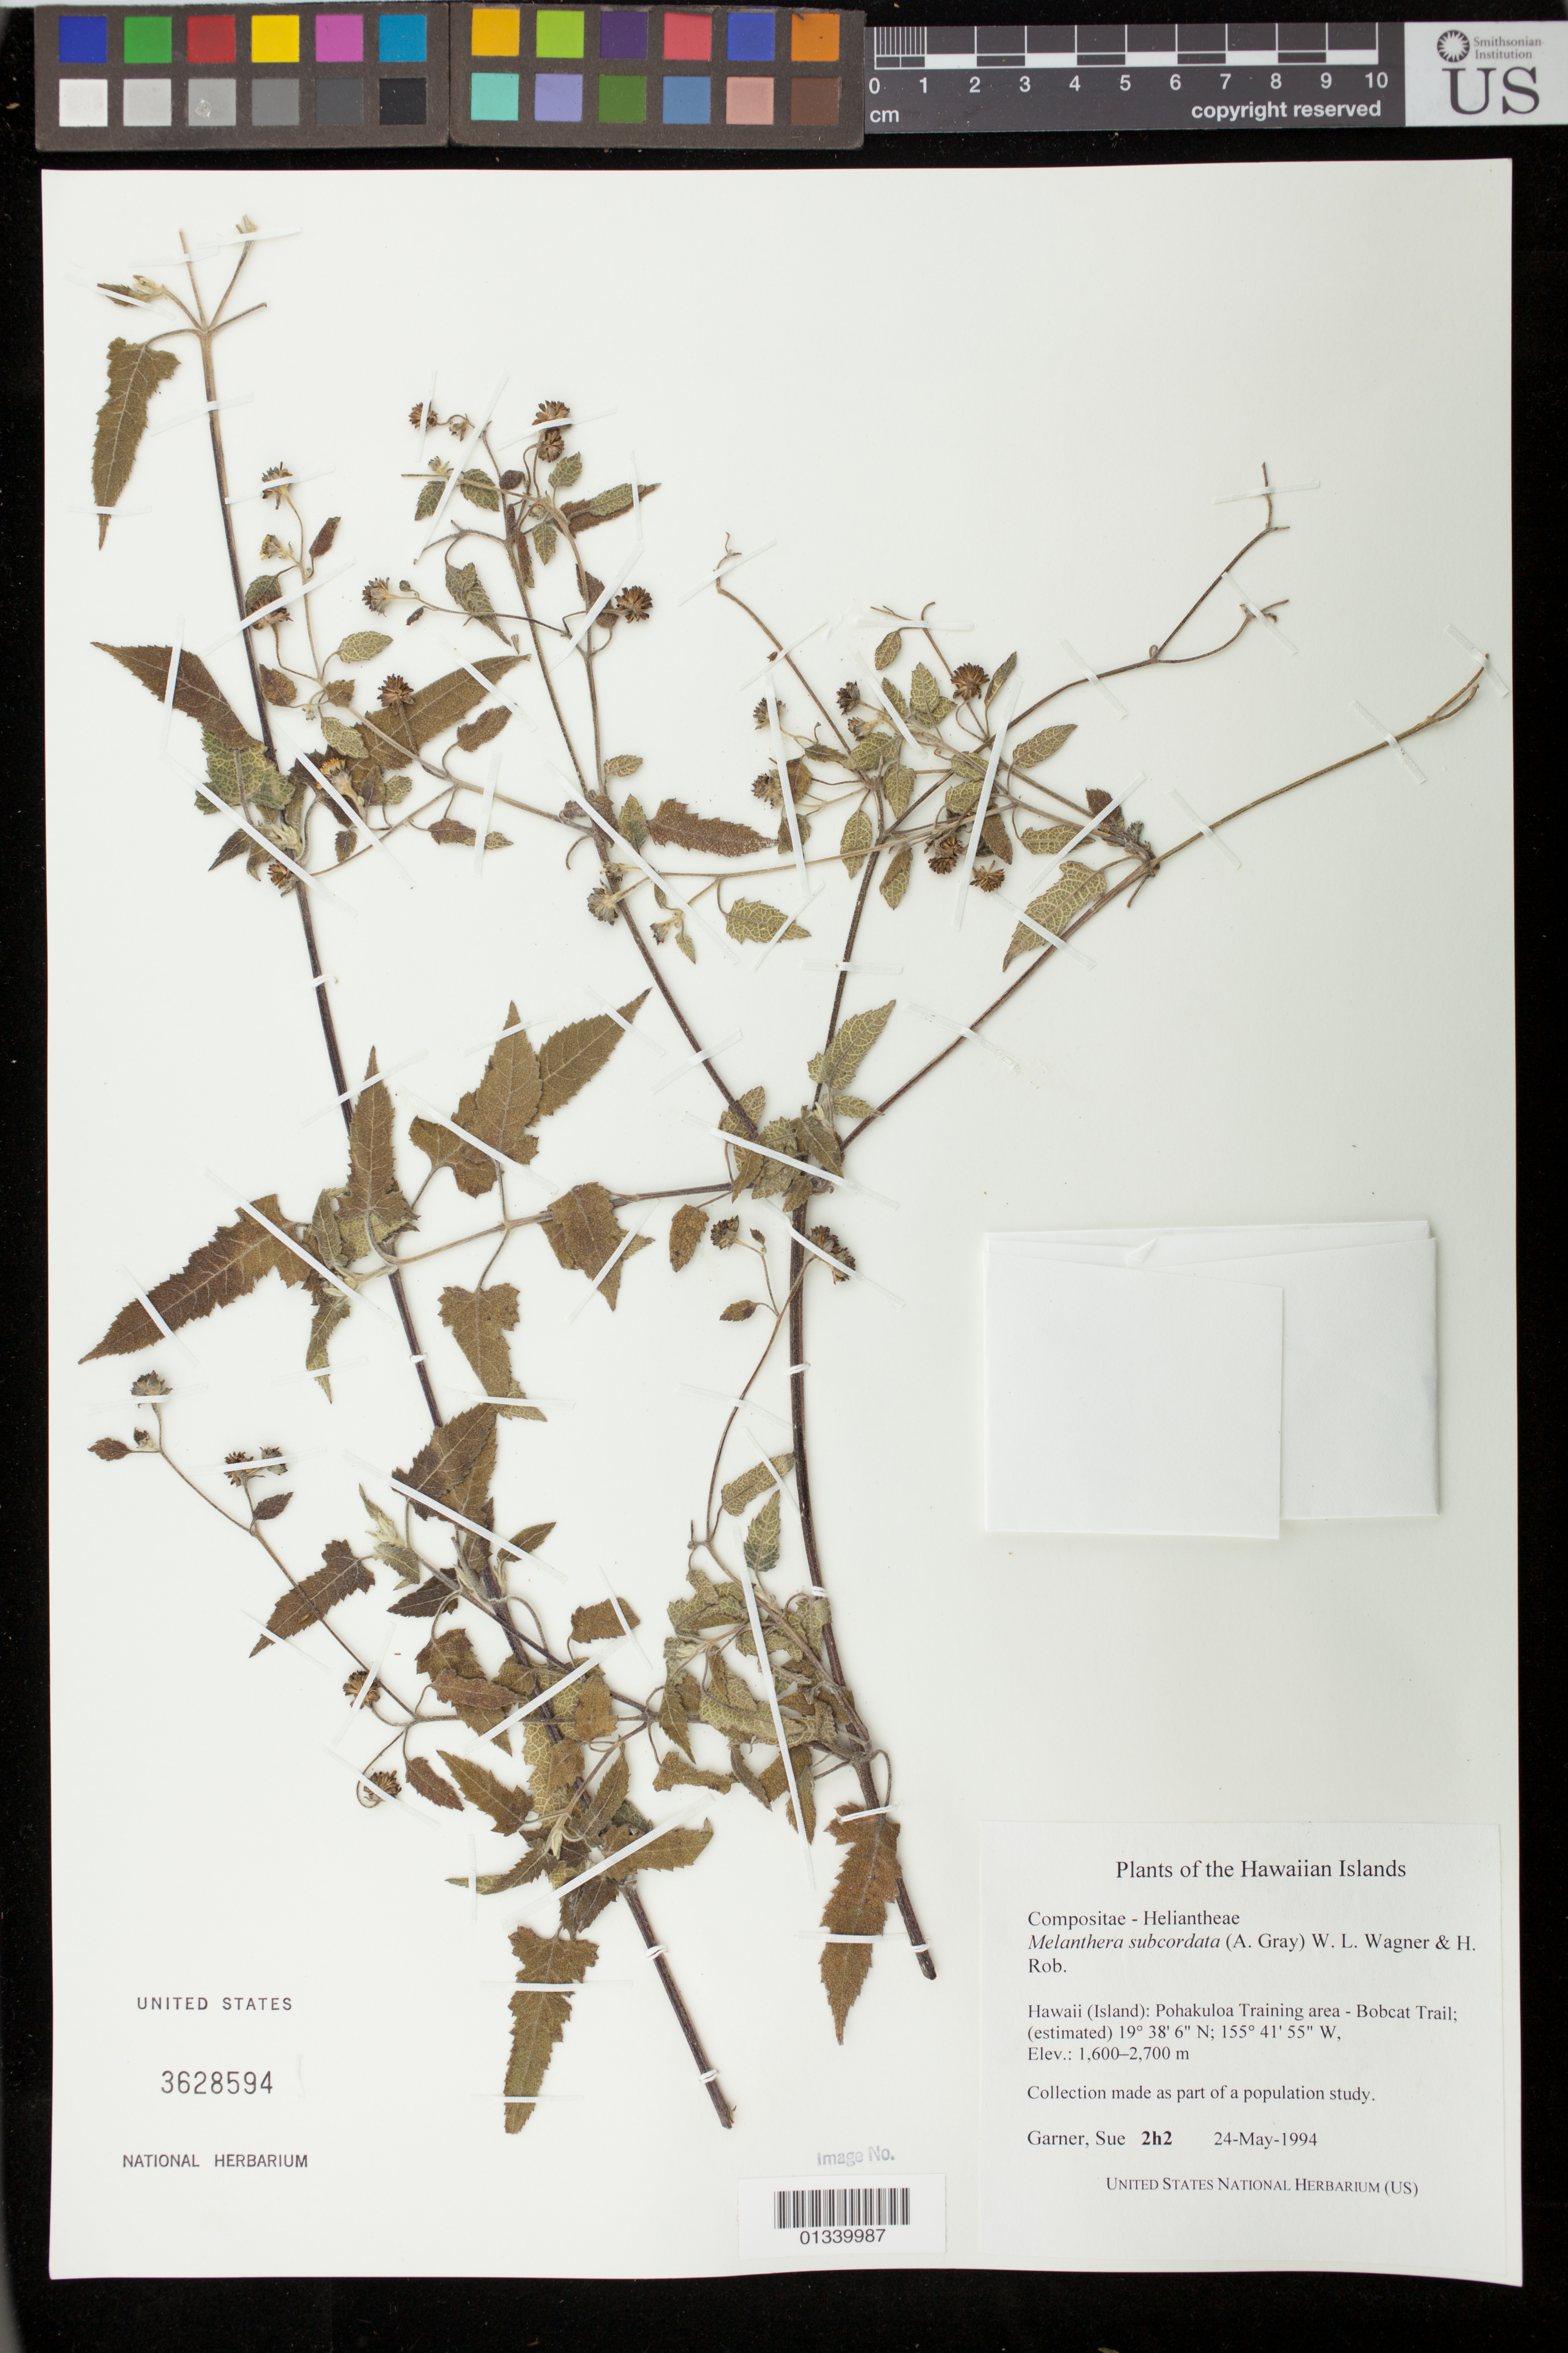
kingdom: Plantae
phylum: Tracheophyta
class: Magnoliopsida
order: Asterales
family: Asteraceae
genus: Wollastonia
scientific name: Wollastonia subcordata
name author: (A. Gray) Orchard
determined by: Wagner, W. L., (BOT), Smithsonian Institution - National Museum of Natural History (UNITED STATES)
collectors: S. Garner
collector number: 2h2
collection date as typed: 24 May 1994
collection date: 1994-05-24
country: United States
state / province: Hawaii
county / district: Hawaii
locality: Pohakuloa Training area - Bobcat Trail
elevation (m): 1600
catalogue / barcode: US 3628594